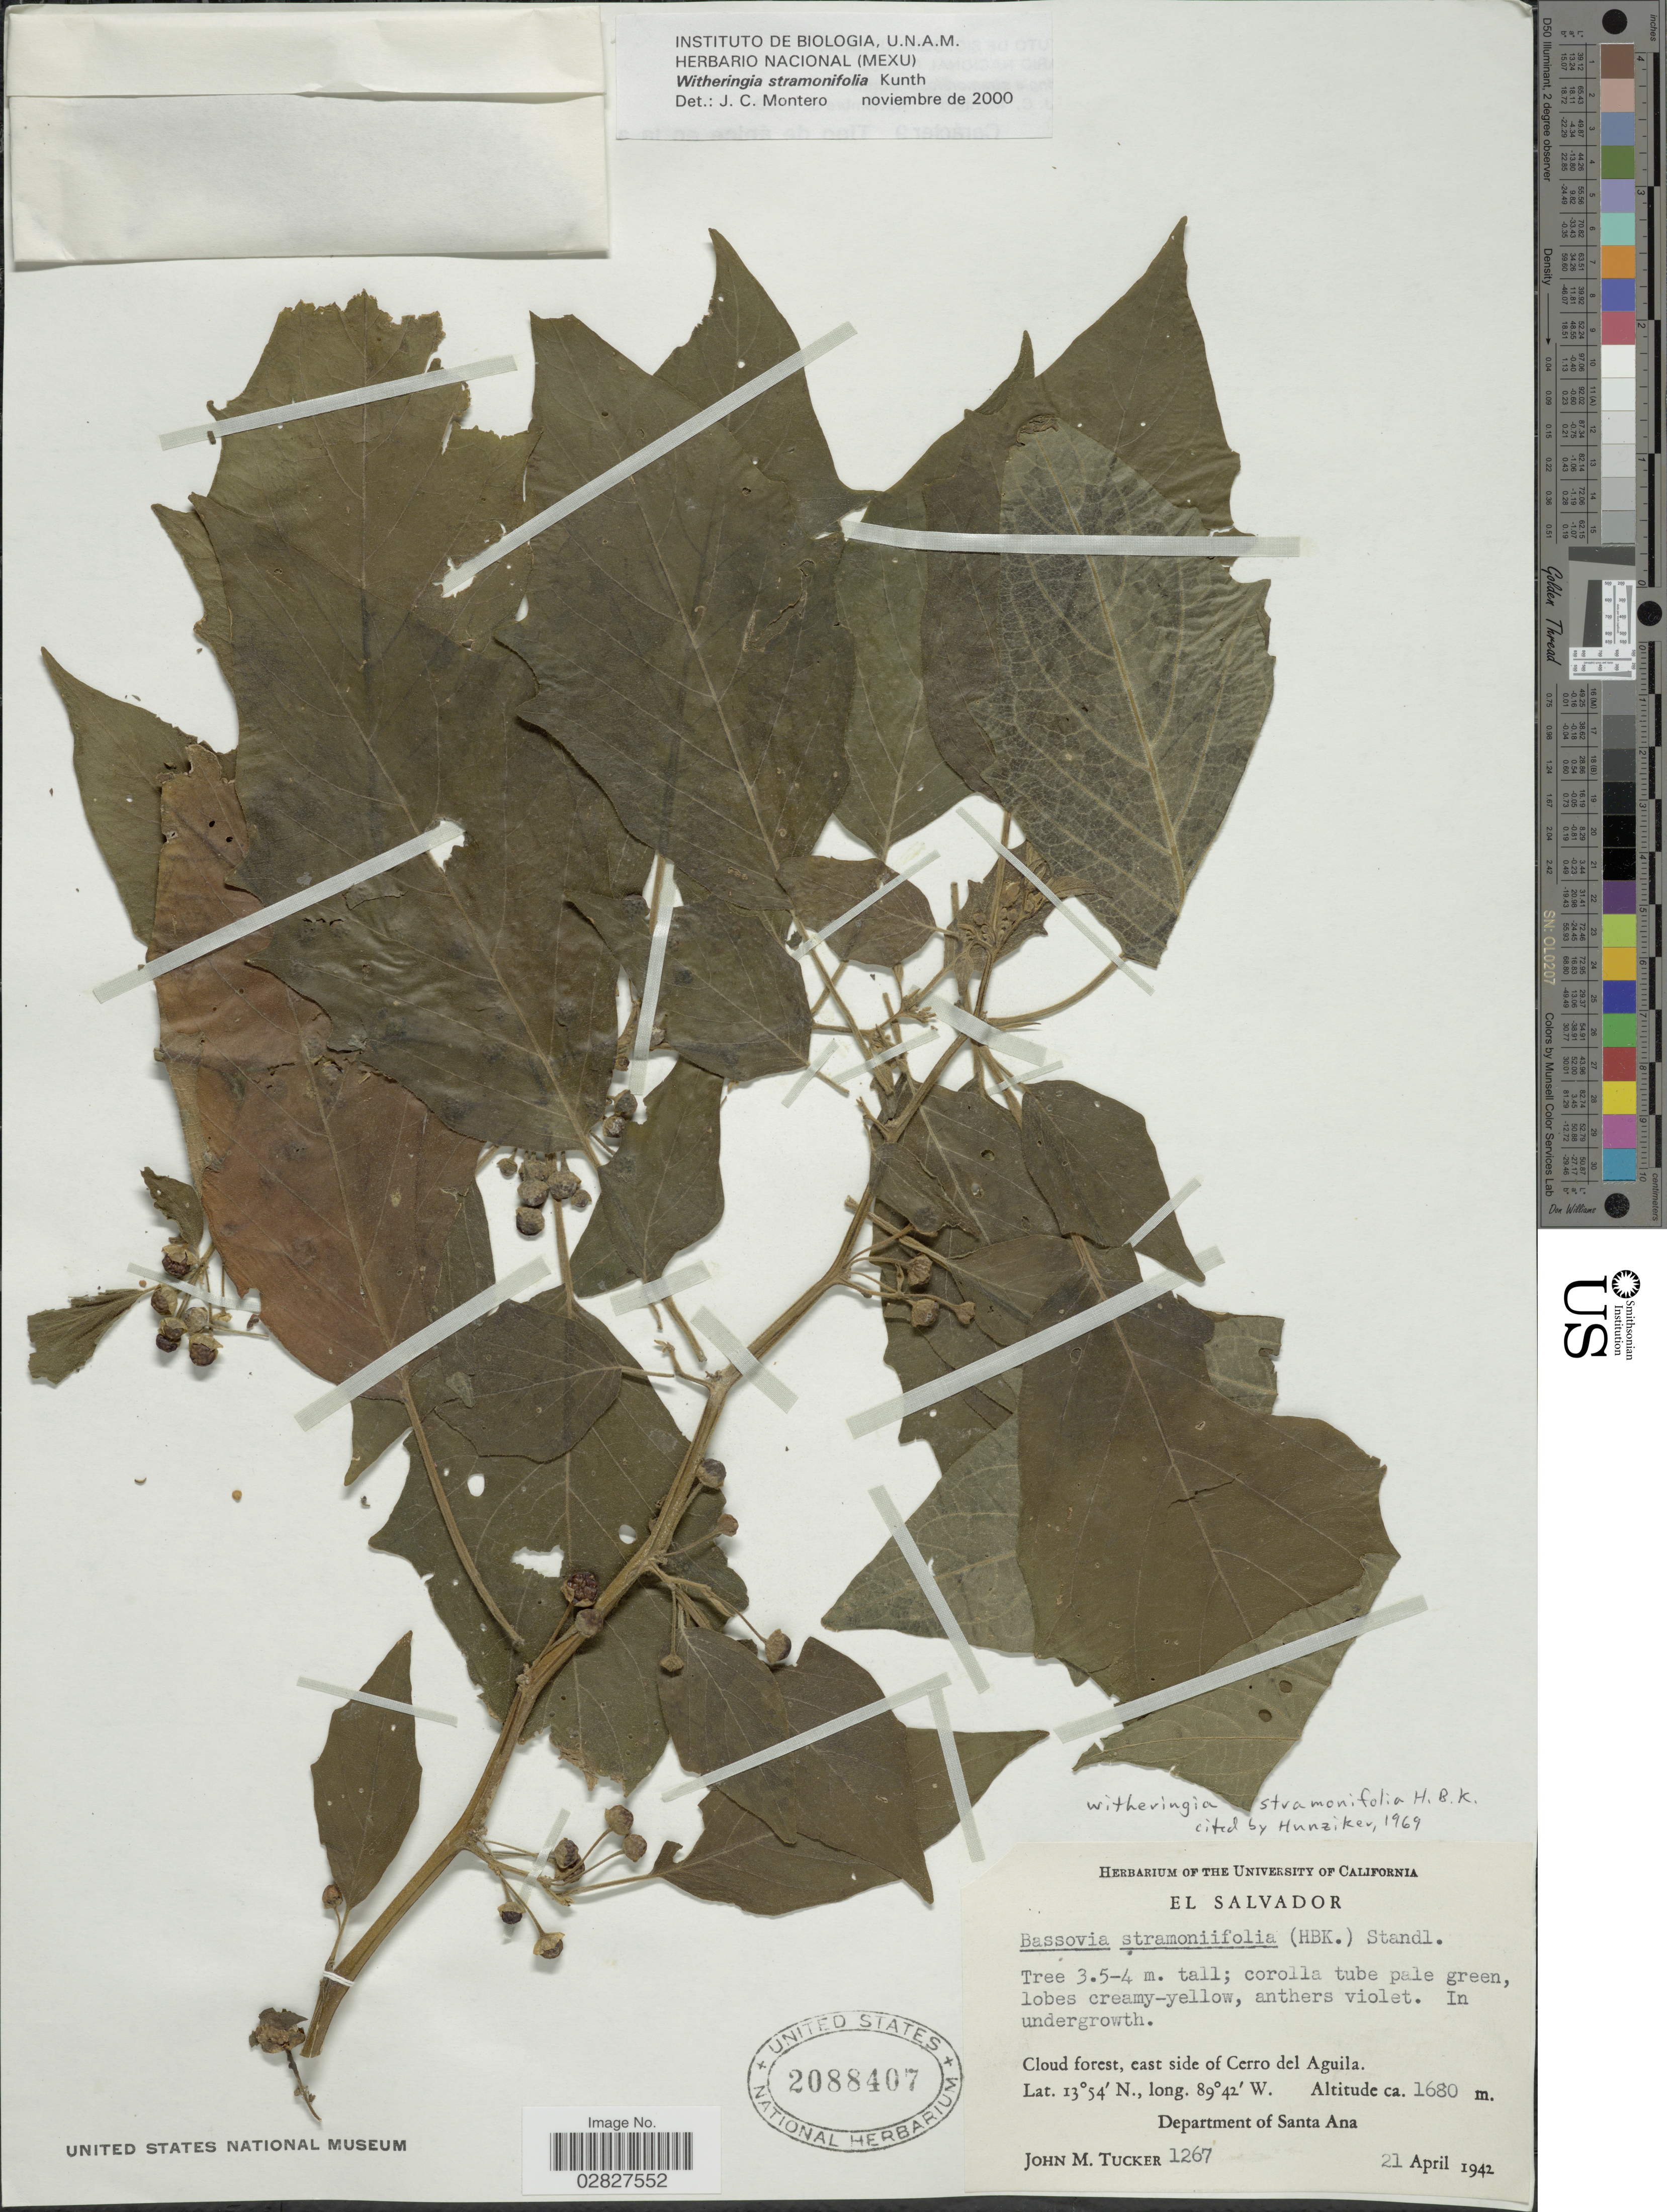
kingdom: Plantae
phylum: Tracheophyta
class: Magnoliopsida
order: Solanales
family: Solanaceae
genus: Witheringia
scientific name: Witheringia stramonifolia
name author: Kunth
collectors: J. M. Tucker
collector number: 1267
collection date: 1942-04-21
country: El Salvador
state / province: Santa Ana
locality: Cloud forest, east side of Cerro del Aguila. Department of Santa Ana.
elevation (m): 1680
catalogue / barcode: US 2088407